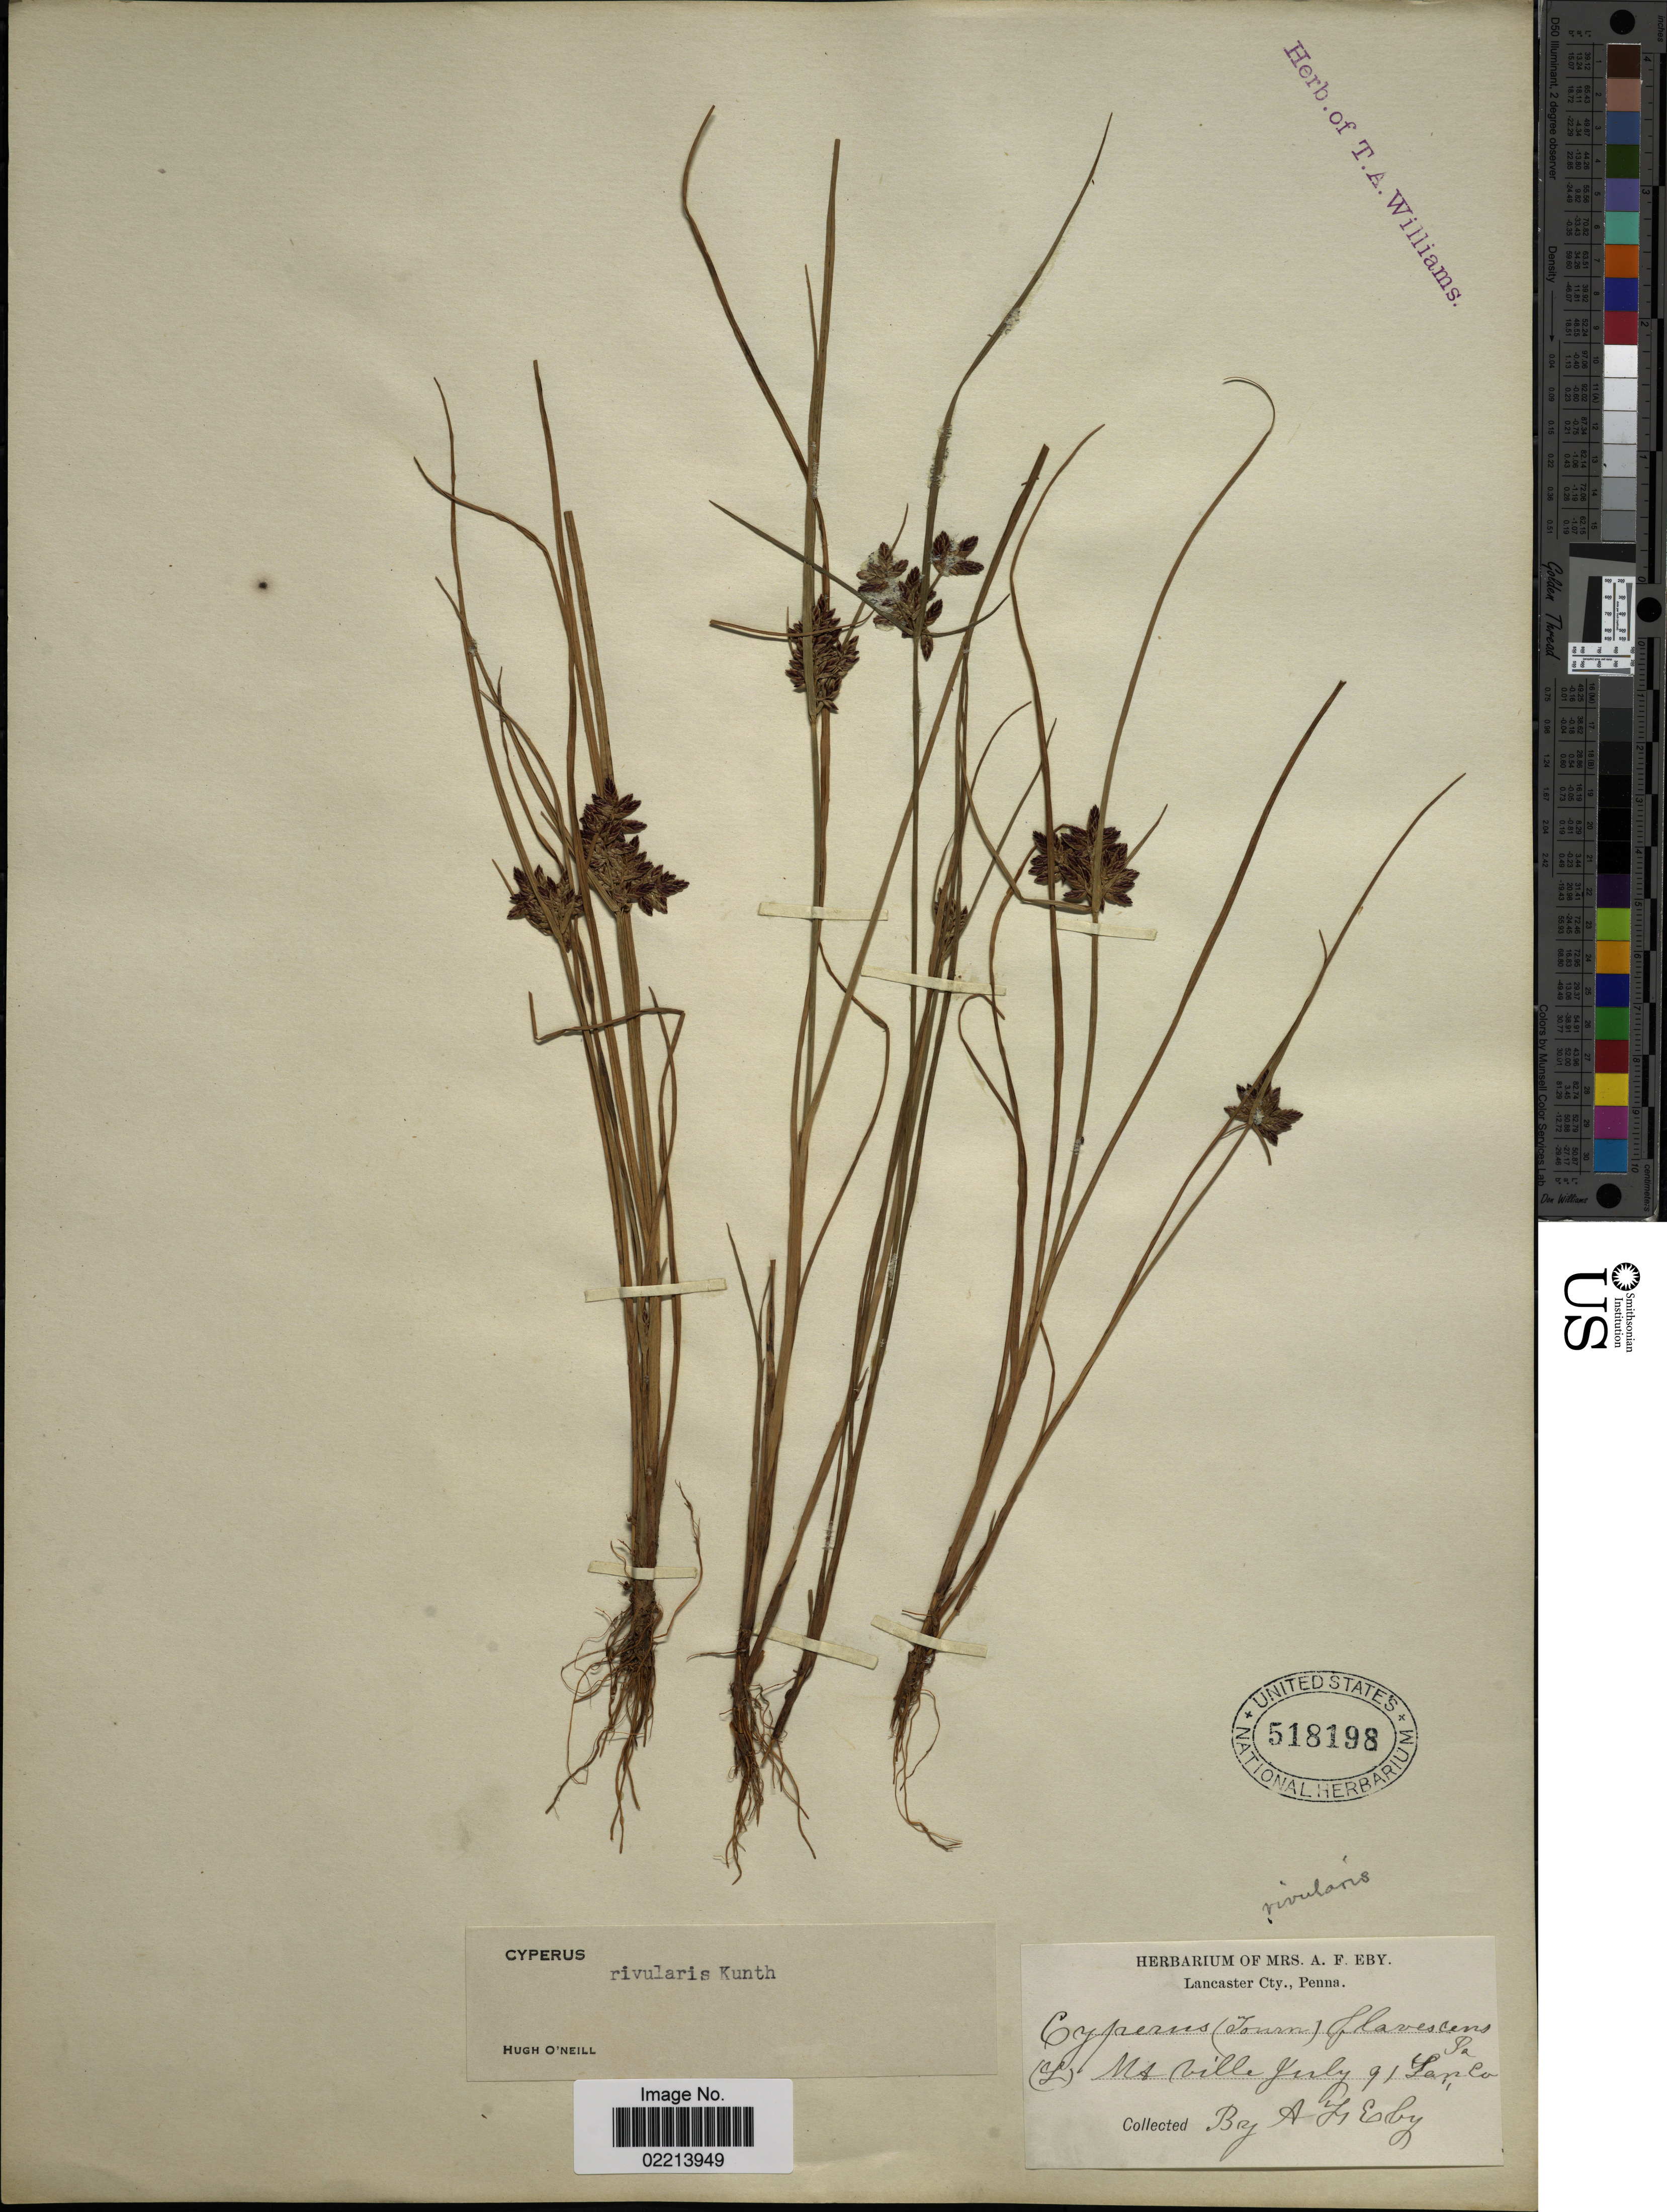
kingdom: Plantae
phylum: Tracheophyta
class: Liliopsida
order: Poales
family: Cyperaceae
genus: Cyperus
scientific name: Cyperus bipartitus Torr.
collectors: Mrs. A. F. Eby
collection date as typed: Transcribed d/m/y: /7/91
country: United States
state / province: Pennsylvania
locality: Mt. Ville, Lan Co.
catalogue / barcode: US 518198